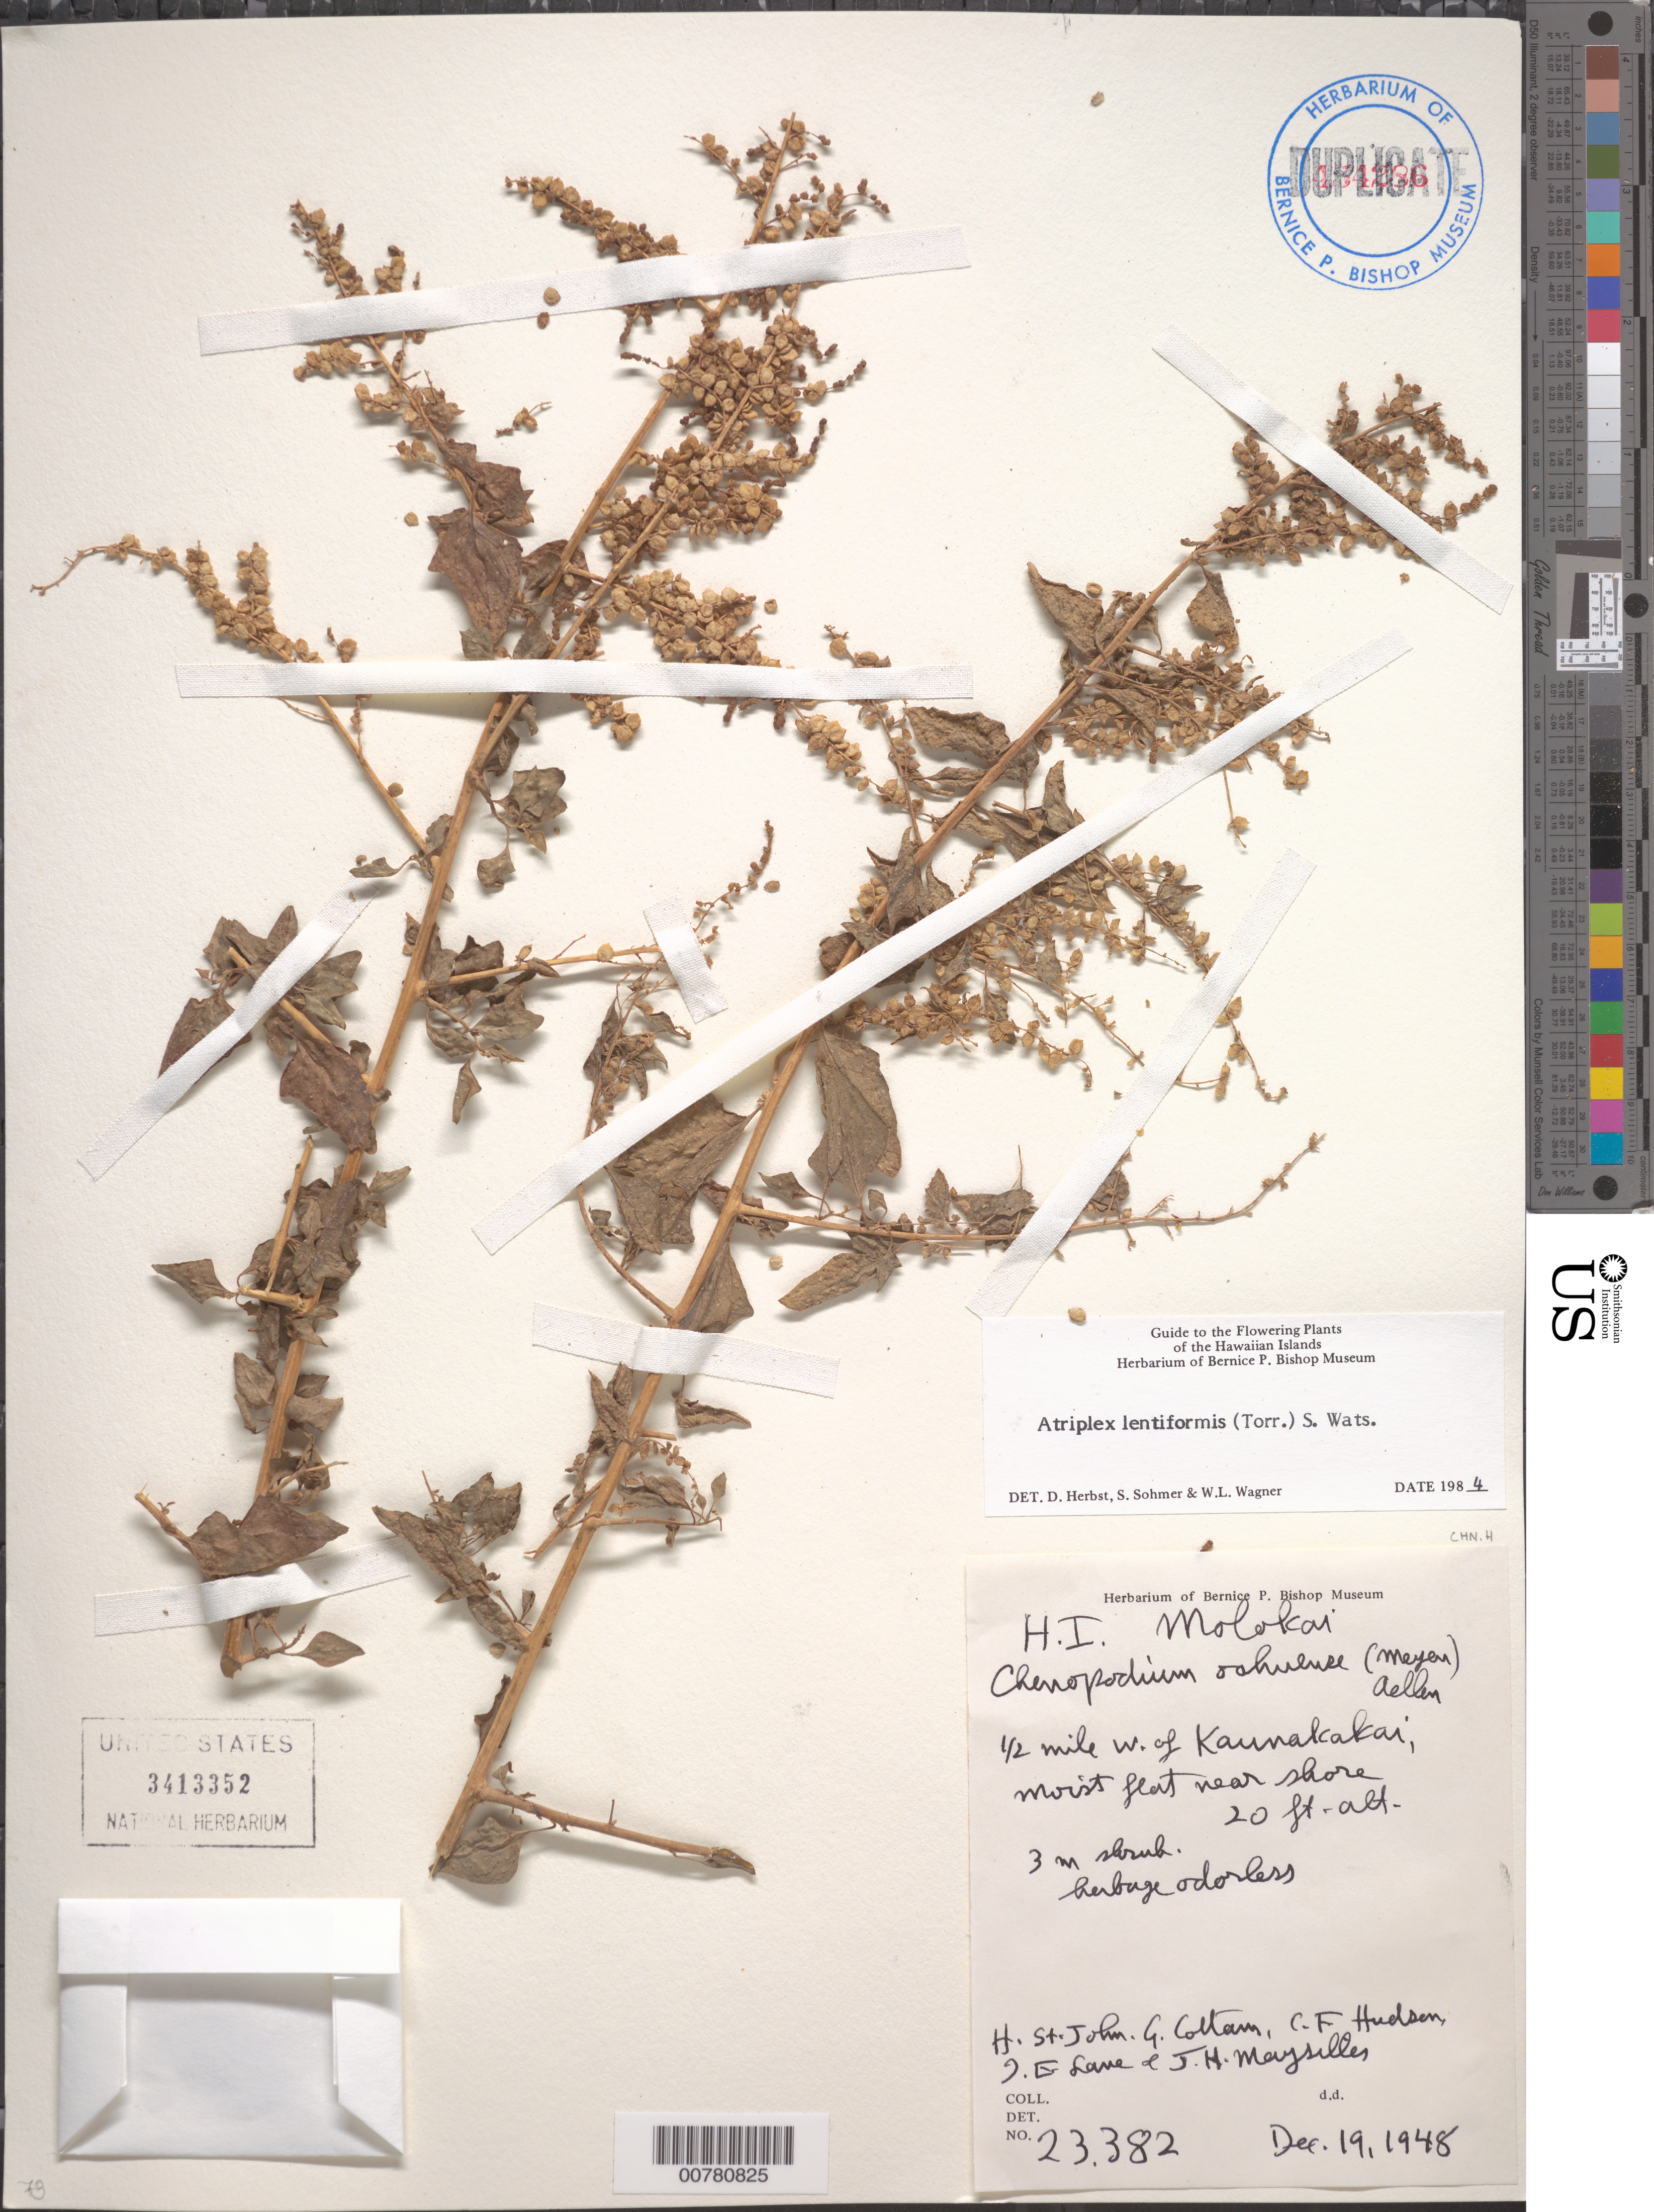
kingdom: Plantae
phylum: Tracheophyta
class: Magnoliopsida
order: Caryophyllales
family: Amaranthaceae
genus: Atriplex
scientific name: Atriplex lentiformis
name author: (Torr.) S. Watson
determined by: Herbst, D. R.; Sohmer, S. H.; Wagner, W. L.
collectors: H. St. John, G. Cottam, C. F. Hudson, J. E. Lane & J. Maysilles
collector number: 23.382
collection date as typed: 19 Dec 1948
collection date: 1948-12-19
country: United States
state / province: Hawaii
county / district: Maui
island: Moloka'i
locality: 1/2 mile W. of Kaunakakai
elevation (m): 6.1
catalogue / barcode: US 3413352